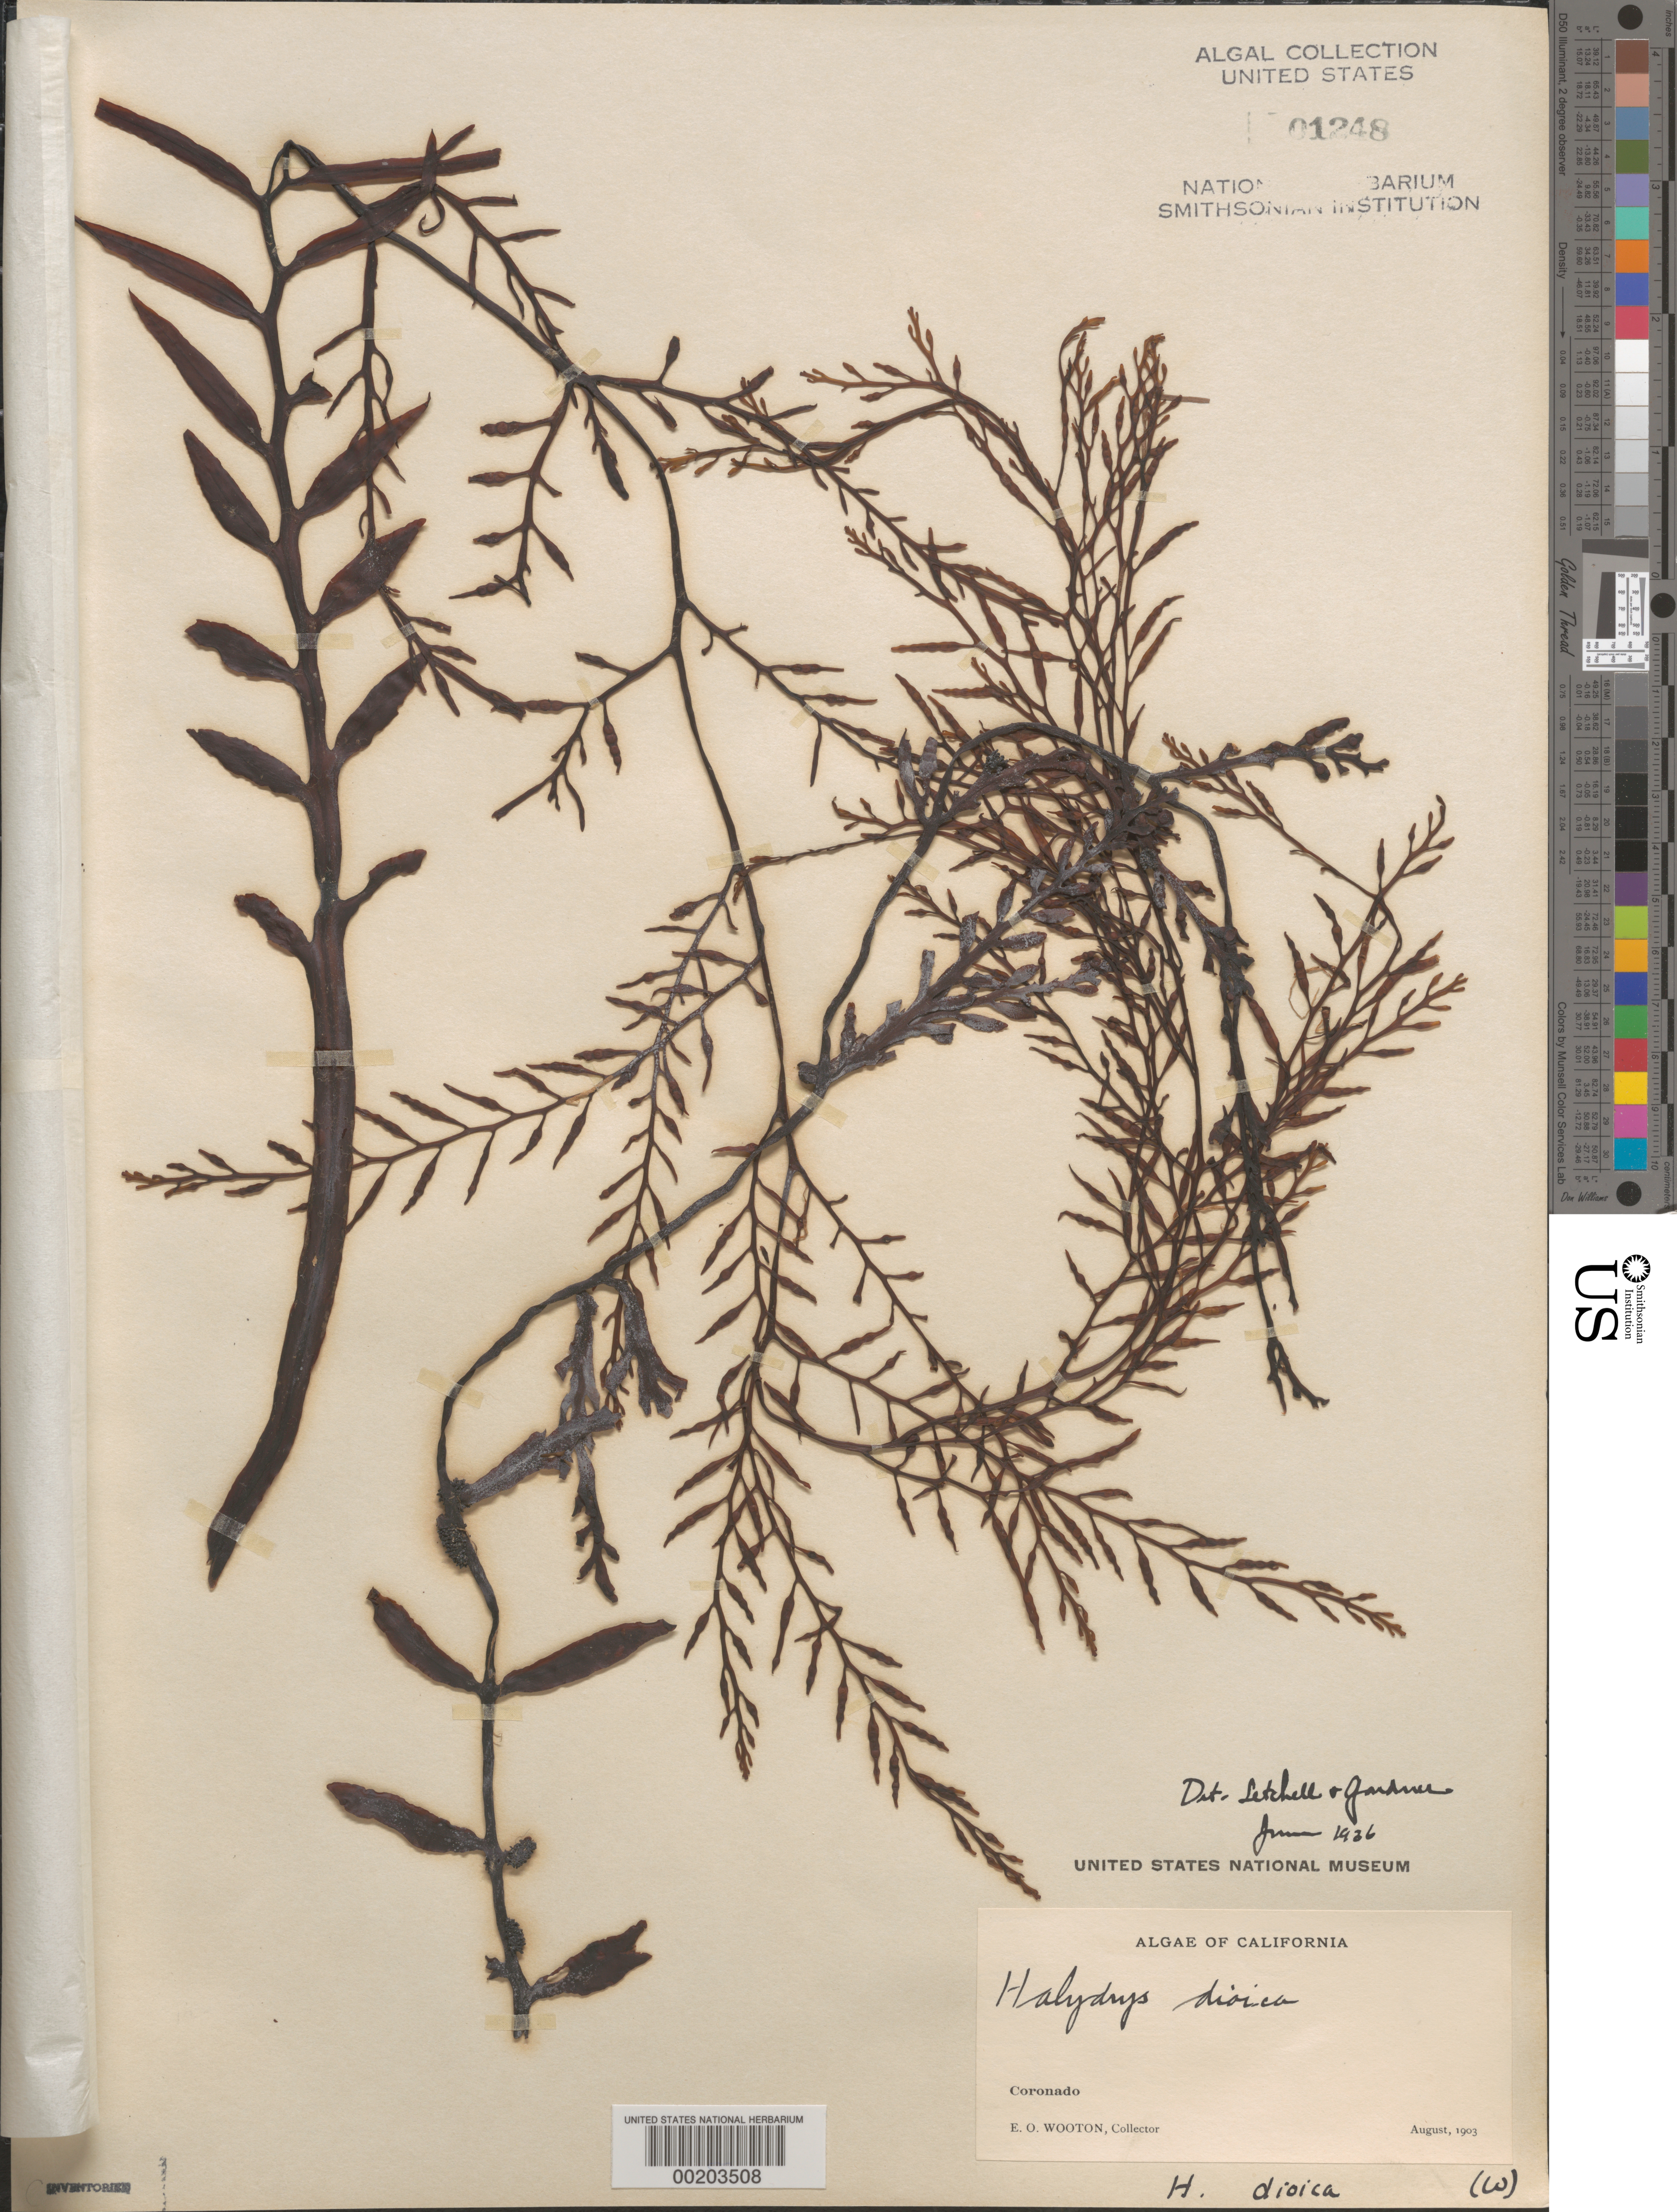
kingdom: Chromista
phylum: Ochrophyta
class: Phaeophyceae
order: Fucales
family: Sargassaceae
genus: Halidrys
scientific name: Halidrys dioica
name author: N.L. Gardner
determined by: Gardner, N. L.; Setchell, W. A.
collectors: E. O. Wooton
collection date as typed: Aug 1903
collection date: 1903-08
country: United States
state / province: California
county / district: San Diego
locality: Coronado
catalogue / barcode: US 1248